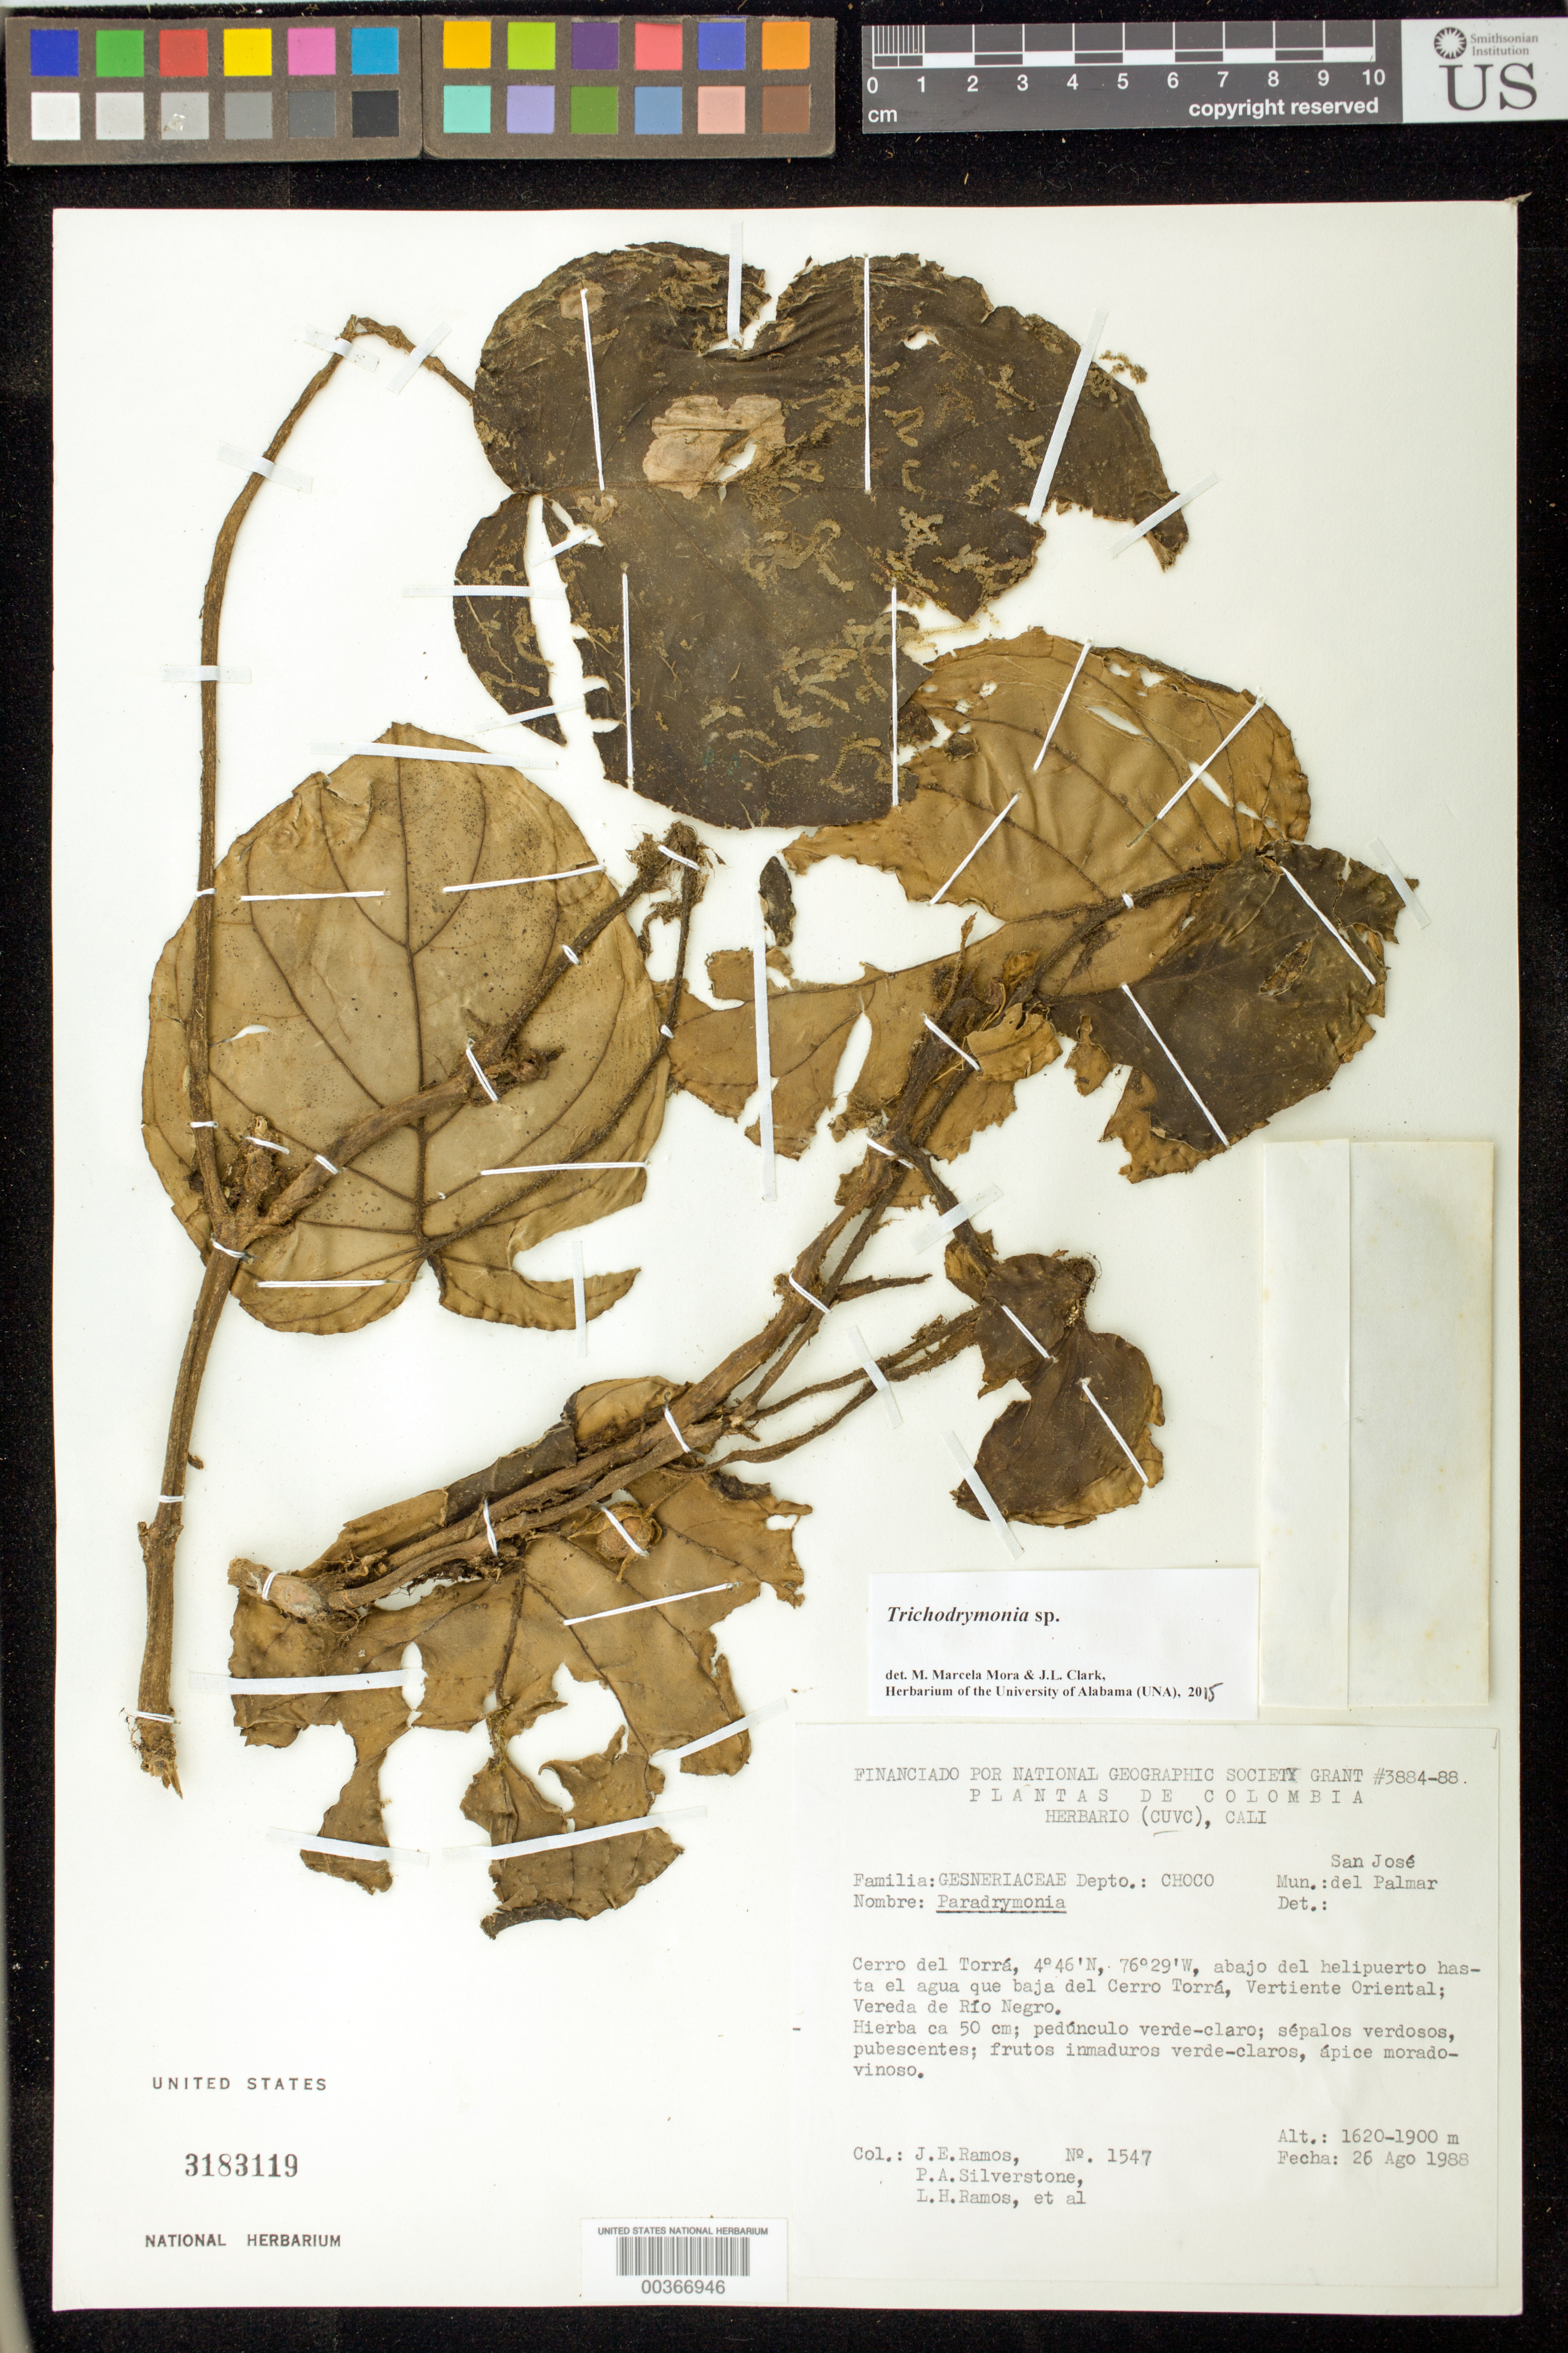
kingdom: Plantae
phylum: Tracheophyta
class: Magnoliopsida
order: Lamiales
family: Gesneriaceae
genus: Trichodrymonia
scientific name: Trichodrymonia sp.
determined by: Mora, M. M.; Clark, J. L.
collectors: J. E. Ramos, P. A. Silverstone-Sopkin, L. Ramos & et al.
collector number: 1547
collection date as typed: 26 Aug 1988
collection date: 1988-08-26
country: Colombia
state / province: Chocó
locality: Mun. San José del Palmar; Cerro del Torrá, abajo del helipuerto hasta el agua que baja del Cerro Torrá, Vertiente Oriental; Vereda de Río Negro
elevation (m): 1620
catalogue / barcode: US 3183119